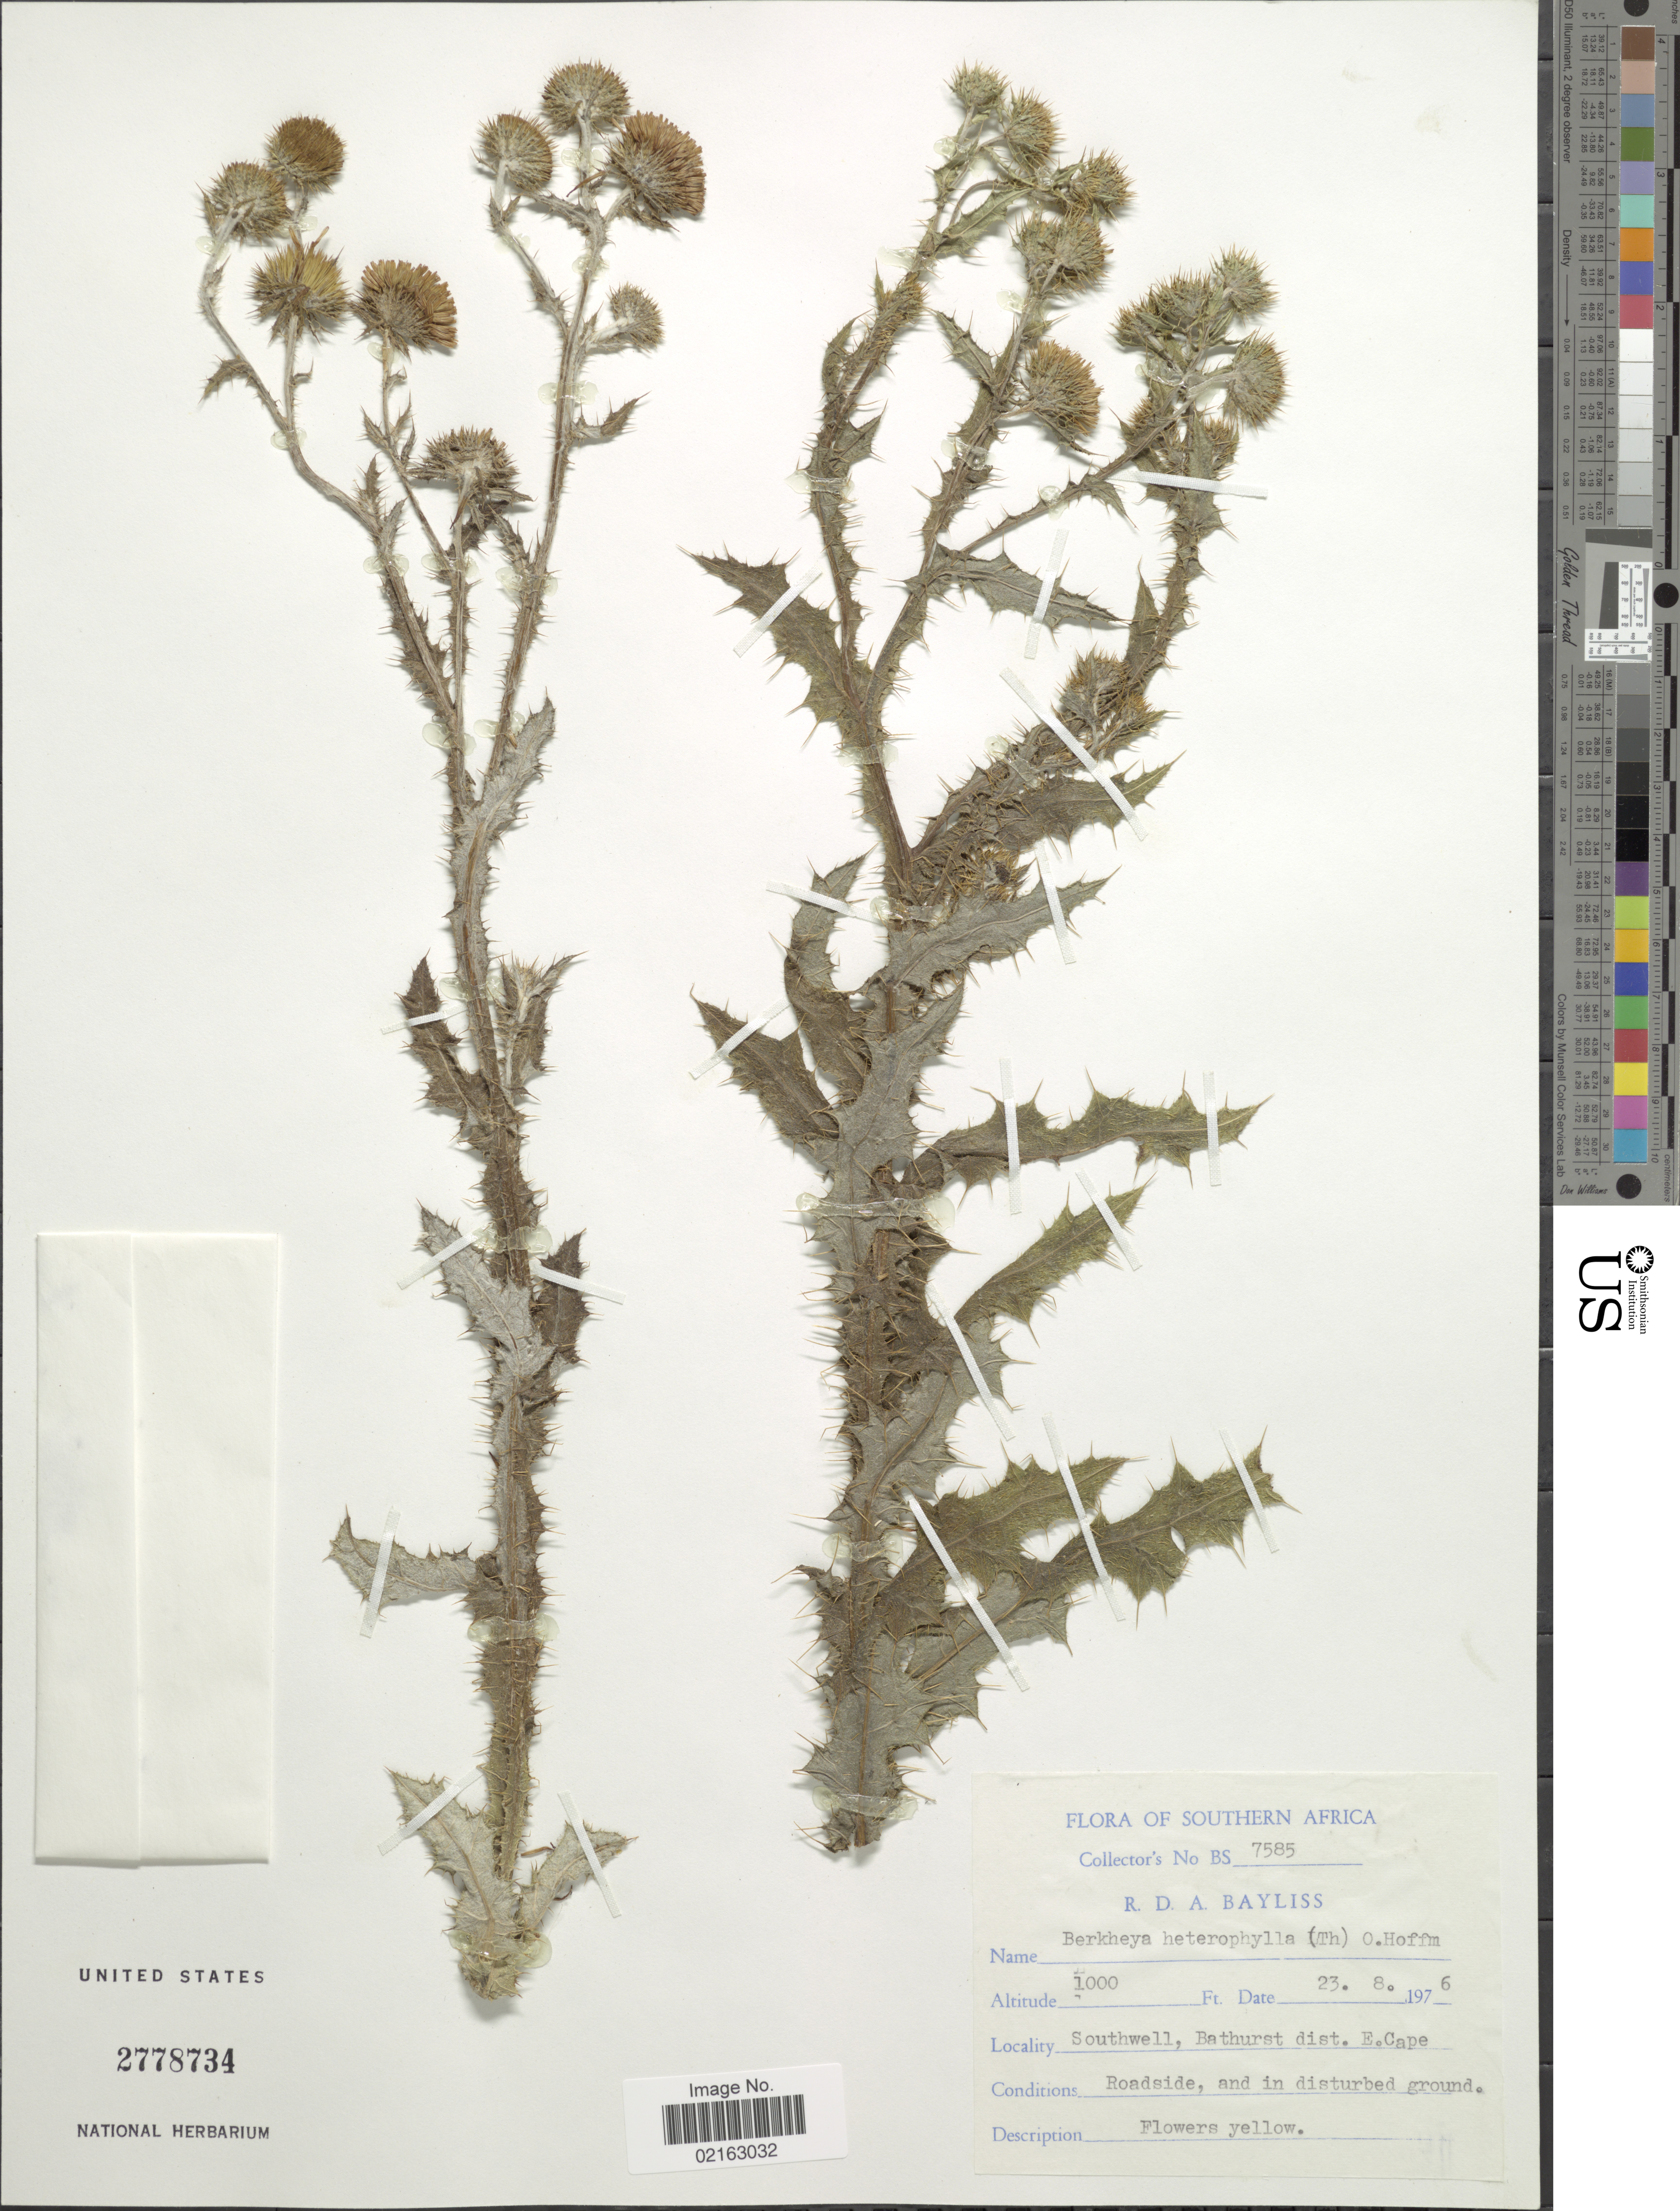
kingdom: Plantae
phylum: Tracheophyta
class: Magnoliopsida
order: Asterales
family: Asteraceae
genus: Berkheya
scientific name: Berkheya heterophylla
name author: DC.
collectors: R. Bayliss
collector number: BS 7585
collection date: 1976-08-23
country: South Africa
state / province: Eastern Cape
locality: Southern Africa. Southwell, Bathurst dist. E. Cape.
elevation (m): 305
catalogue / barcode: US 2778734